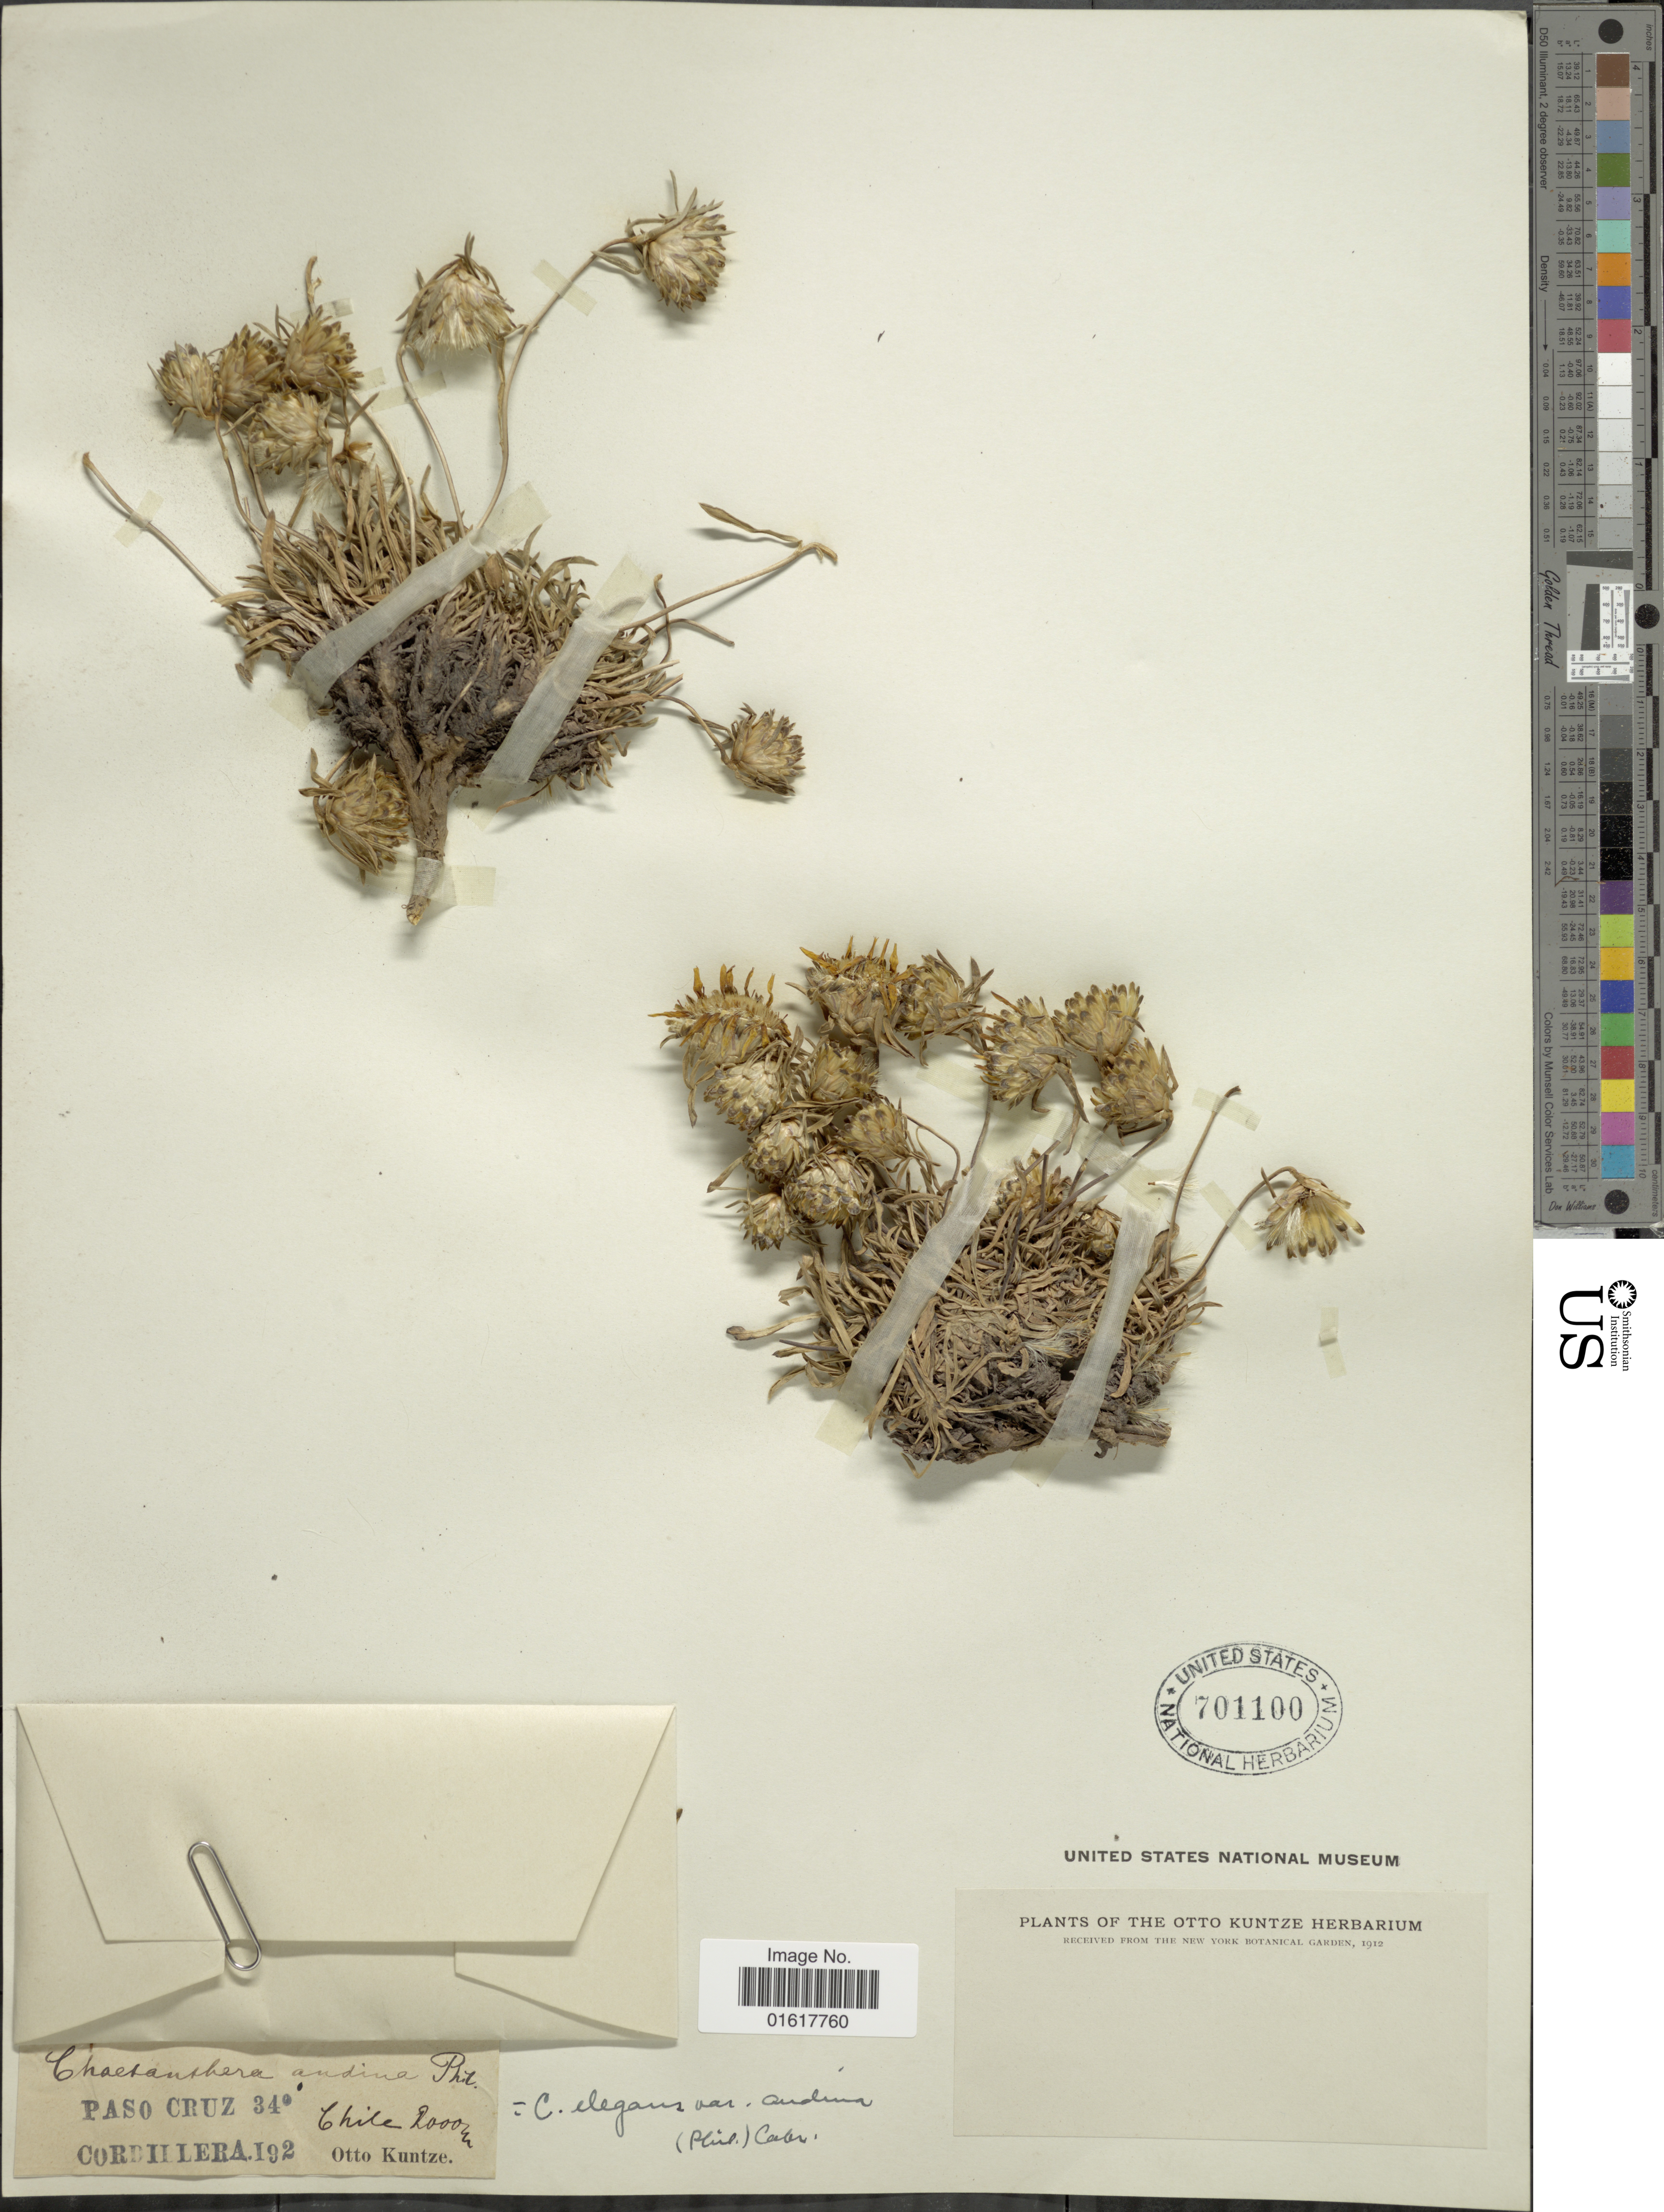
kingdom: Plantae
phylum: Tracheophyta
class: Magnoliopsida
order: Asterales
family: Asteraceae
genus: Chaetanthera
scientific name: Chaetanthera elegans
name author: Phil.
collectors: C.E.O. Kuntze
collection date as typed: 192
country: Chile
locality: Paso Cruz 34°. Cordillera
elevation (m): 2000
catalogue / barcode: US 701100